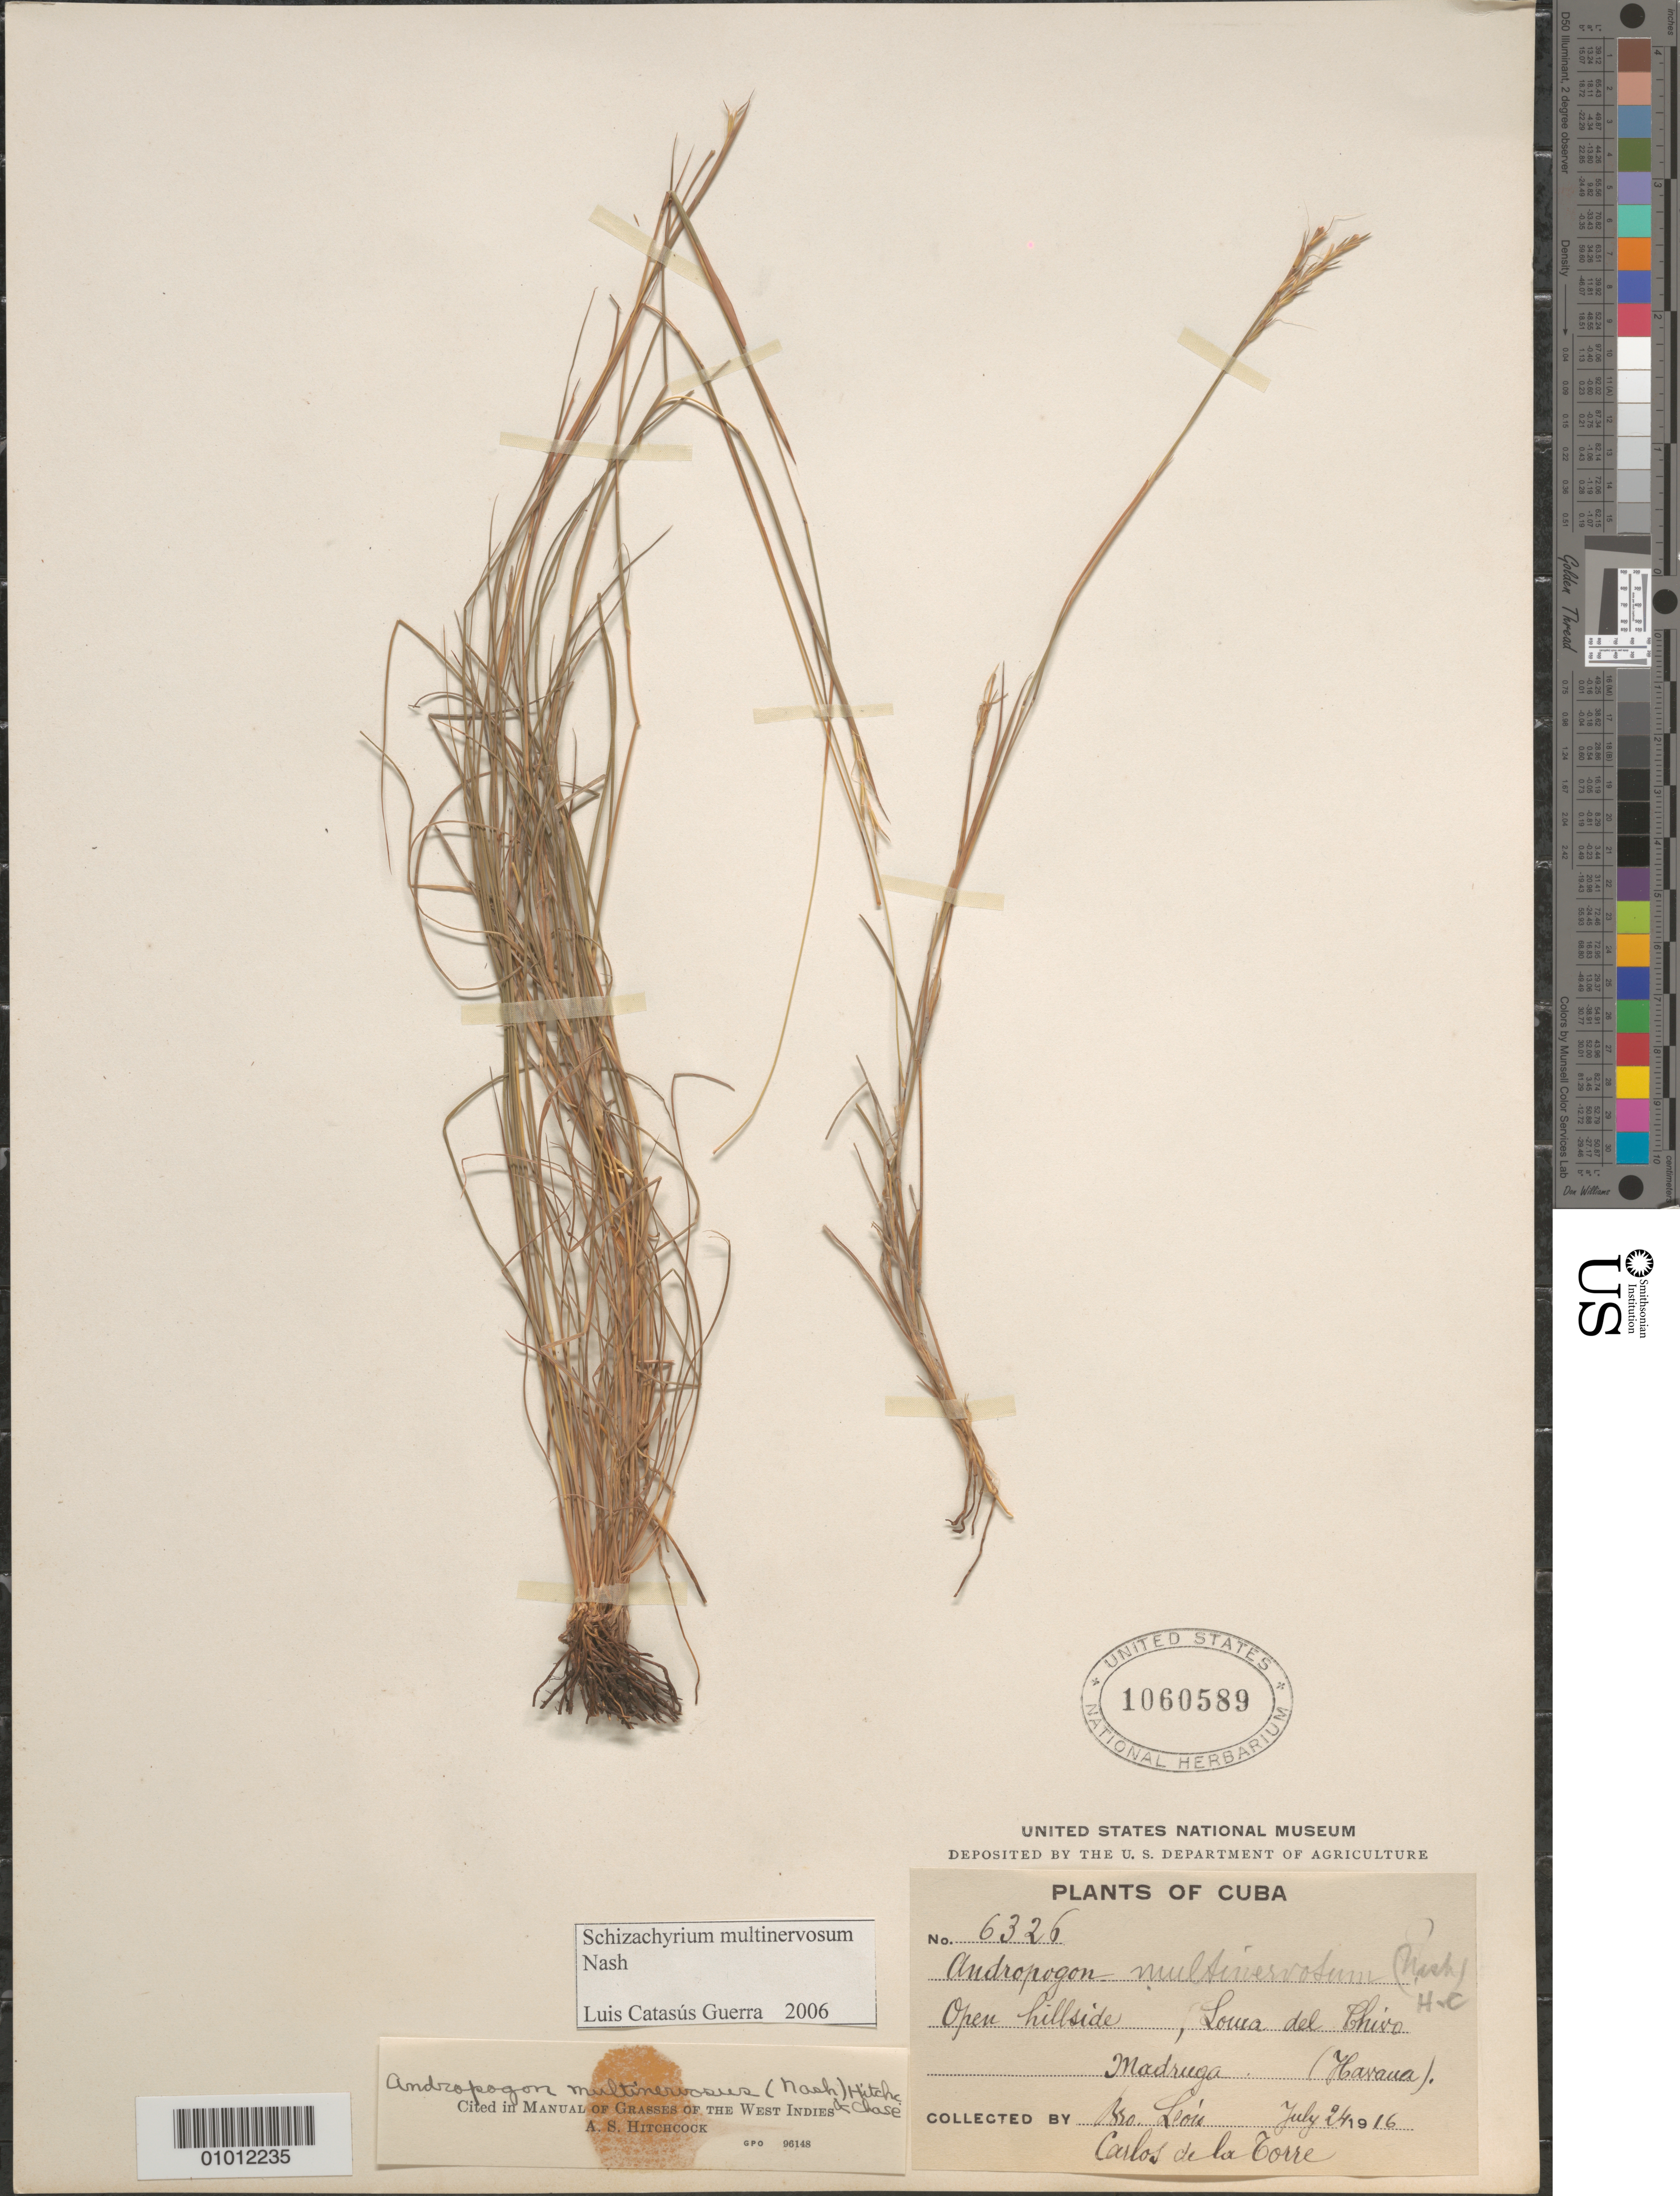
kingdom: Plantae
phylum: Tracheophyta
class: Liliopsida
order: Poales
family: Poaceae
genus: Schizachyrium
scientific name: Schizachyrium multinervosum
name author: Nash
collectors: Bro. León & C. Torres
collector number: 6326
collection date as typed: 24 Jul 1916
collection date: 1916-07-24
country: Cuba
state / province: La Habana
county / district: Madruga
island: Cuba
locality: Open hillside, Louia de lChivo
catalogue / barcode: US 1060589